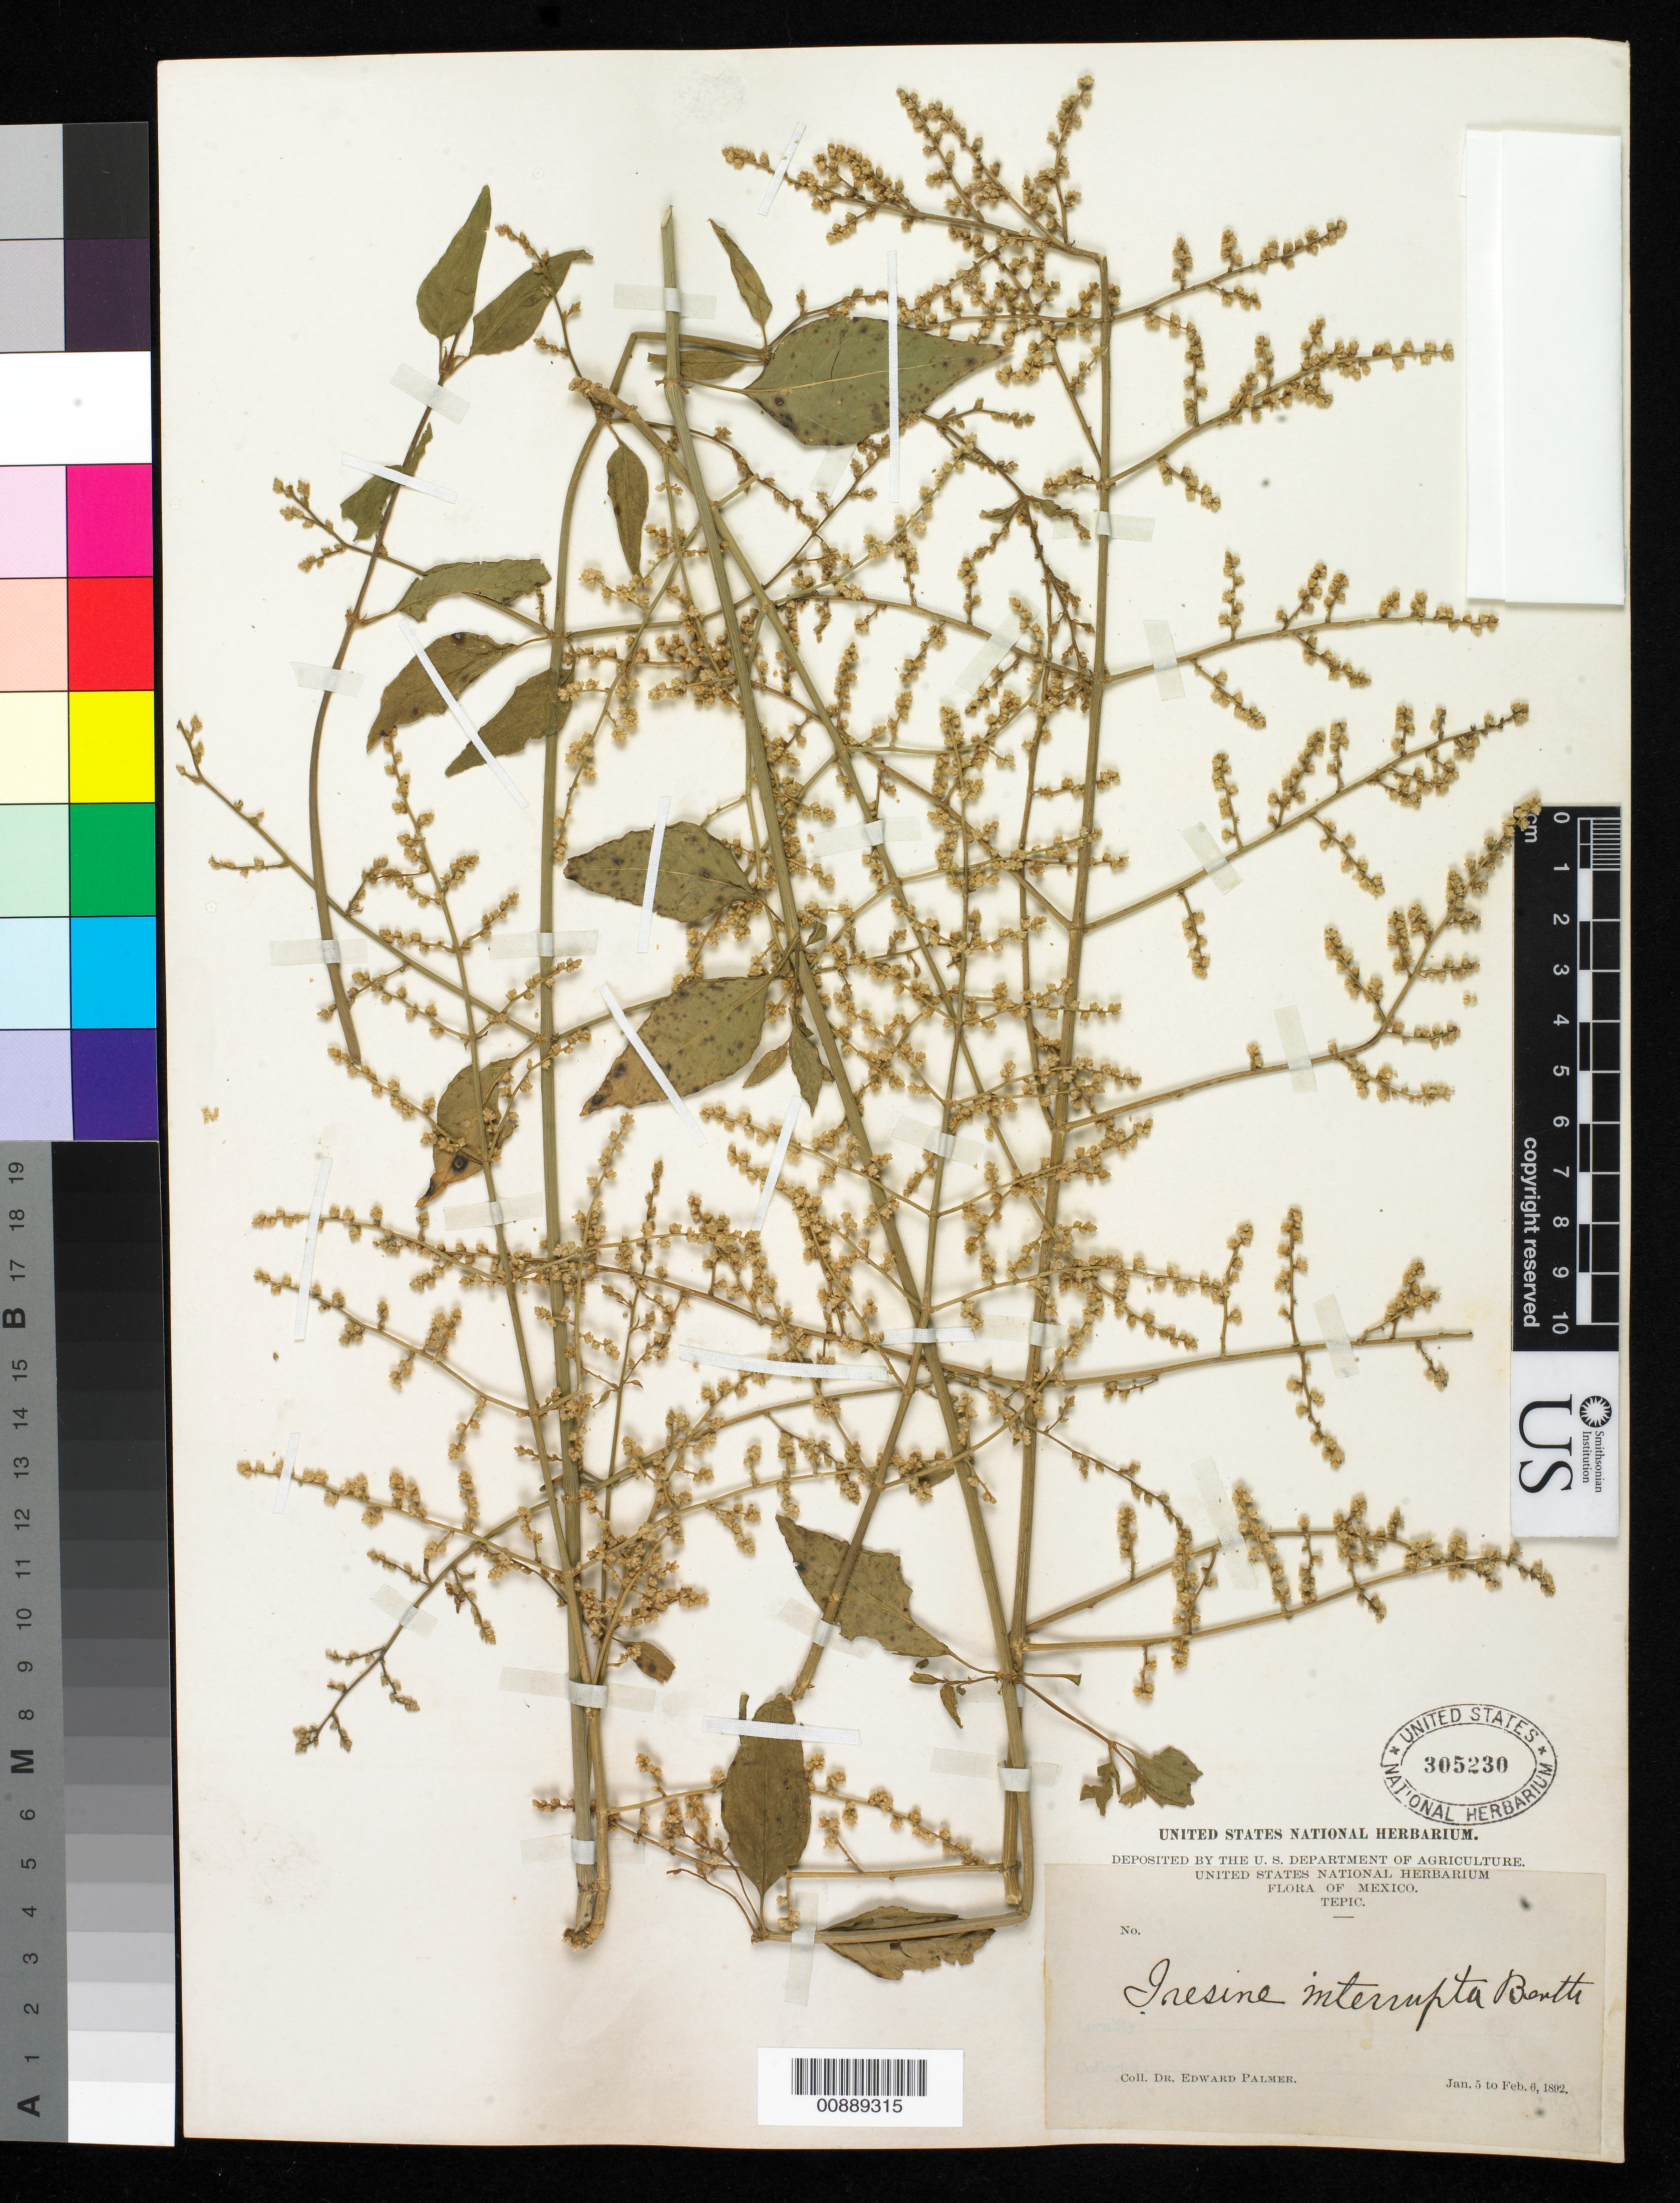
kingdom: Plantae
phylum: Tracheophyta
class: Magnoliopsida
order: Caryophyllales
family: Amaranthaceae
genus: Iresine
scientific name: Iresine interrupta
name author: Benth.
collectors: E. Palmer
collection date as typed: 05 Jan 1892 to 06 Feb 1892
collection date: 1892-01-05/1892-02-06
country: Mexico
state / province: Nayarit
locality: Tepic, Nayarit.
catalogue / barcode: US 305230